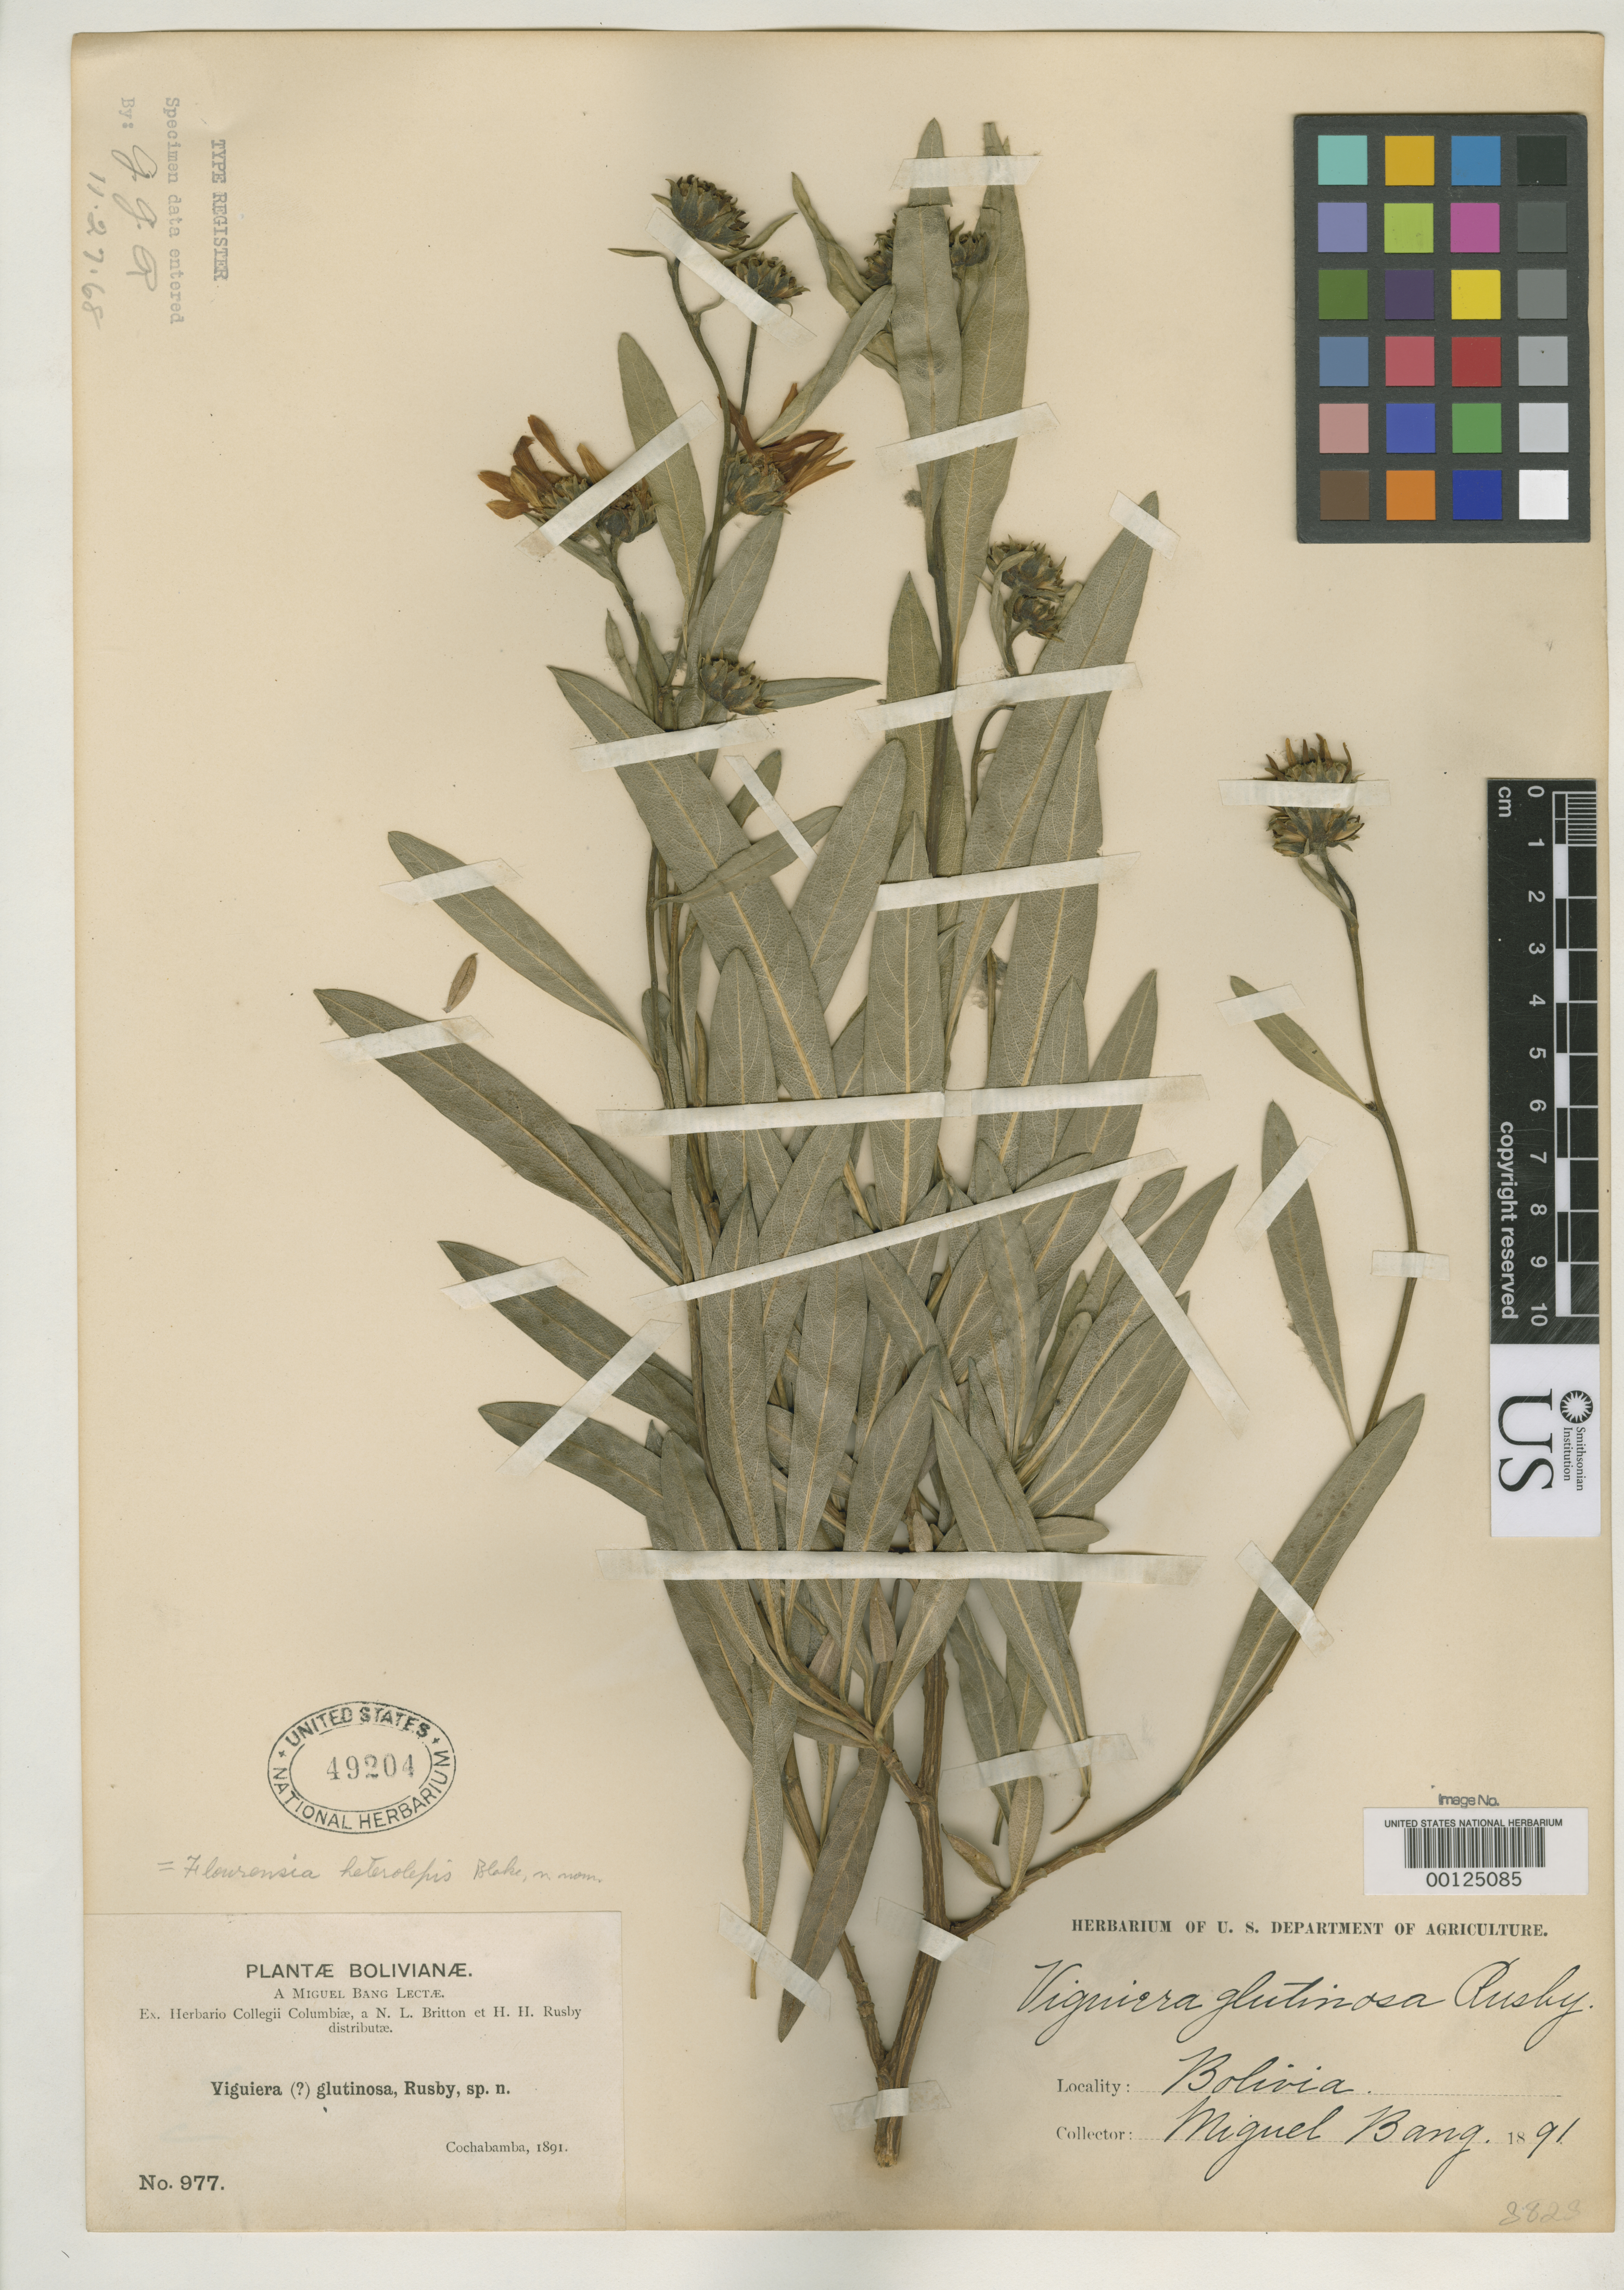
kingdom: Plantae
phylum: Tracheophyta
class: Magnoliopsida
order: Asterales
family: Asteraceae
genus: Viguiera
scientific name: Viguiera glutinosa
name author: Rusby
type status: Isotype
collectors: M. Bang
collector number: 977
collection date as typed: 1891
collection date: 1891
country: Bolivia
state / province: Cochabamba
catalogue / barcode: US 49204